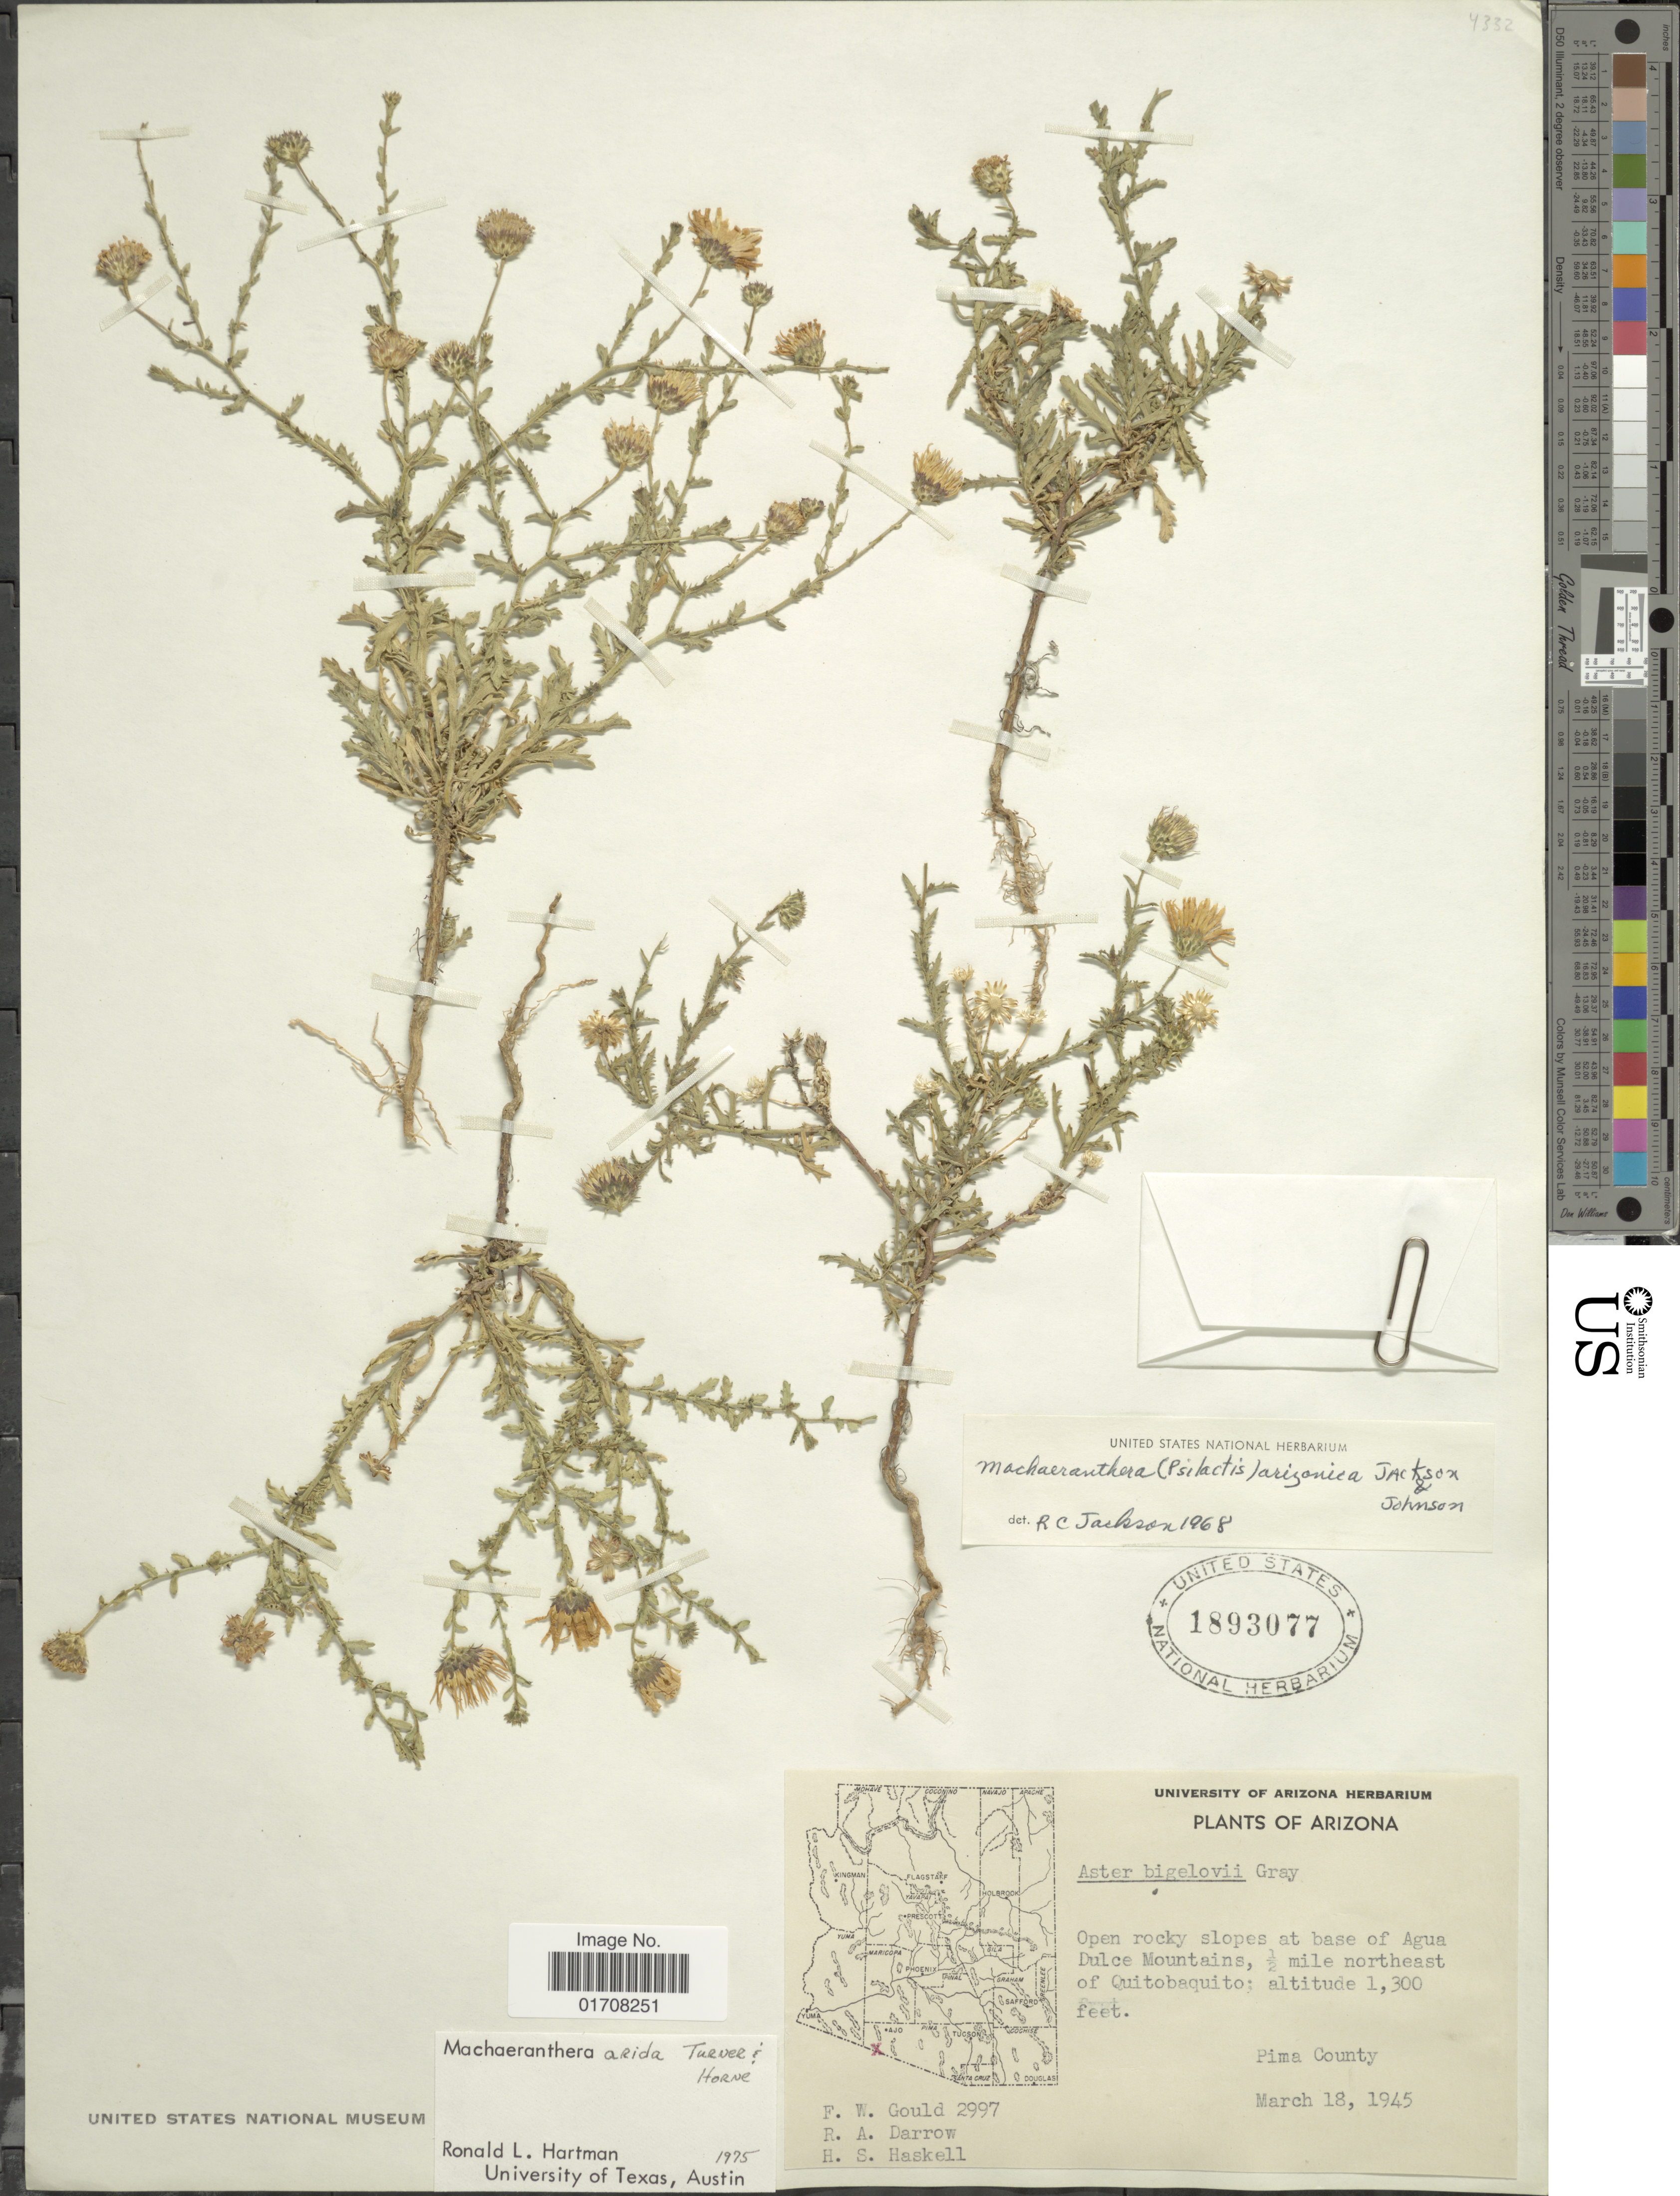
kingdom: Plantae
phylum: Tracheophyta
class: Magnoliopsida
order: Asterales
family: Asteraceae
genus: Machaeranthera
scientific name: Machaeranthera arida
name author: B.L. Turner & D.B. Horne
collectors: F. W. Gould, R. A. Darrow & H. Haskell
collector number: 2997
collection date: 1945-03-18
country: United States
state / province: Arizona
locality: At base of Agua Dulce Mountains, ½mile northeast of Quitobaquito, Pima County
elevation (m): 396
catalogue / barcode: US 1893077